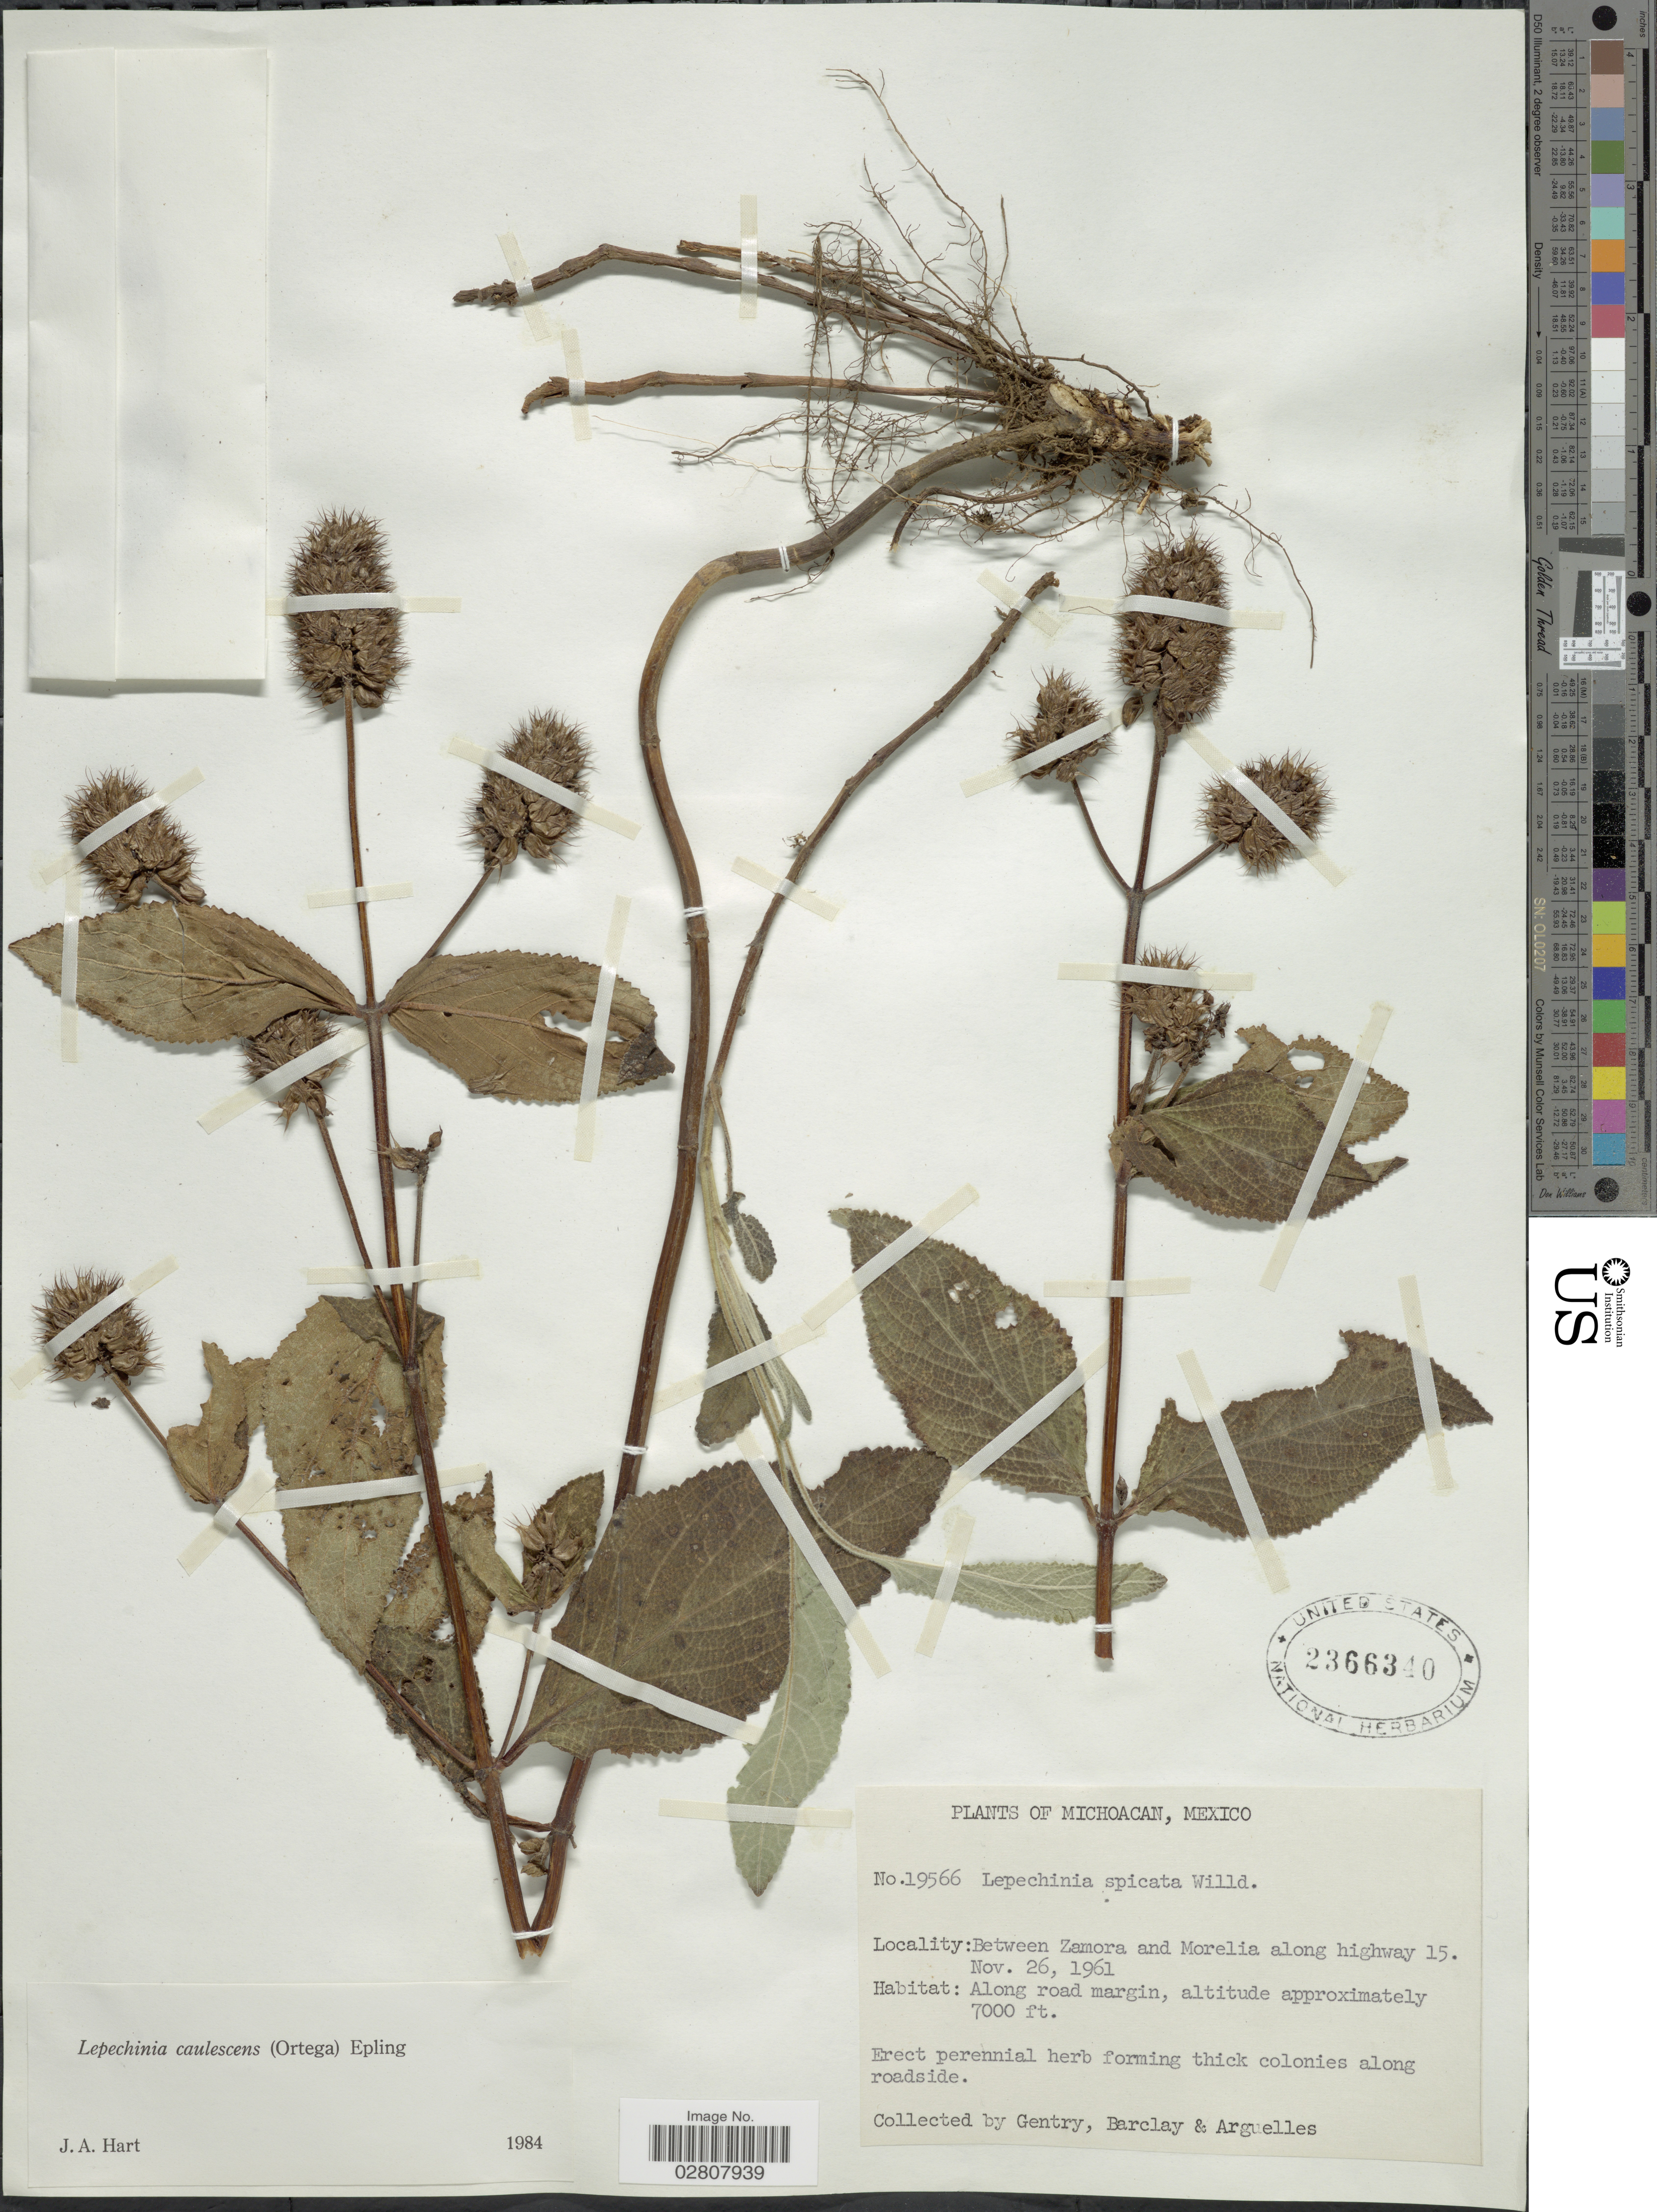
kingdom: Plantae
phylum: Tracheophyta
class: Magnoliopsida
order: Lamiales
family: Lamiaceae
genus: Lepechinia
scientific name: Lepechinia caulescens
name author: (Ortega) Epling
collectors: Gentry, --, -- Barclay & Arguelles, --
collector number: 19566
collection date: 1961-11-26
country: Mexico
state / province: Michoacán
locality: Between Zamora and Morelia along highway 15. Along road margin.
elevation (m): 2134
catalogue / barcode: US 2366340